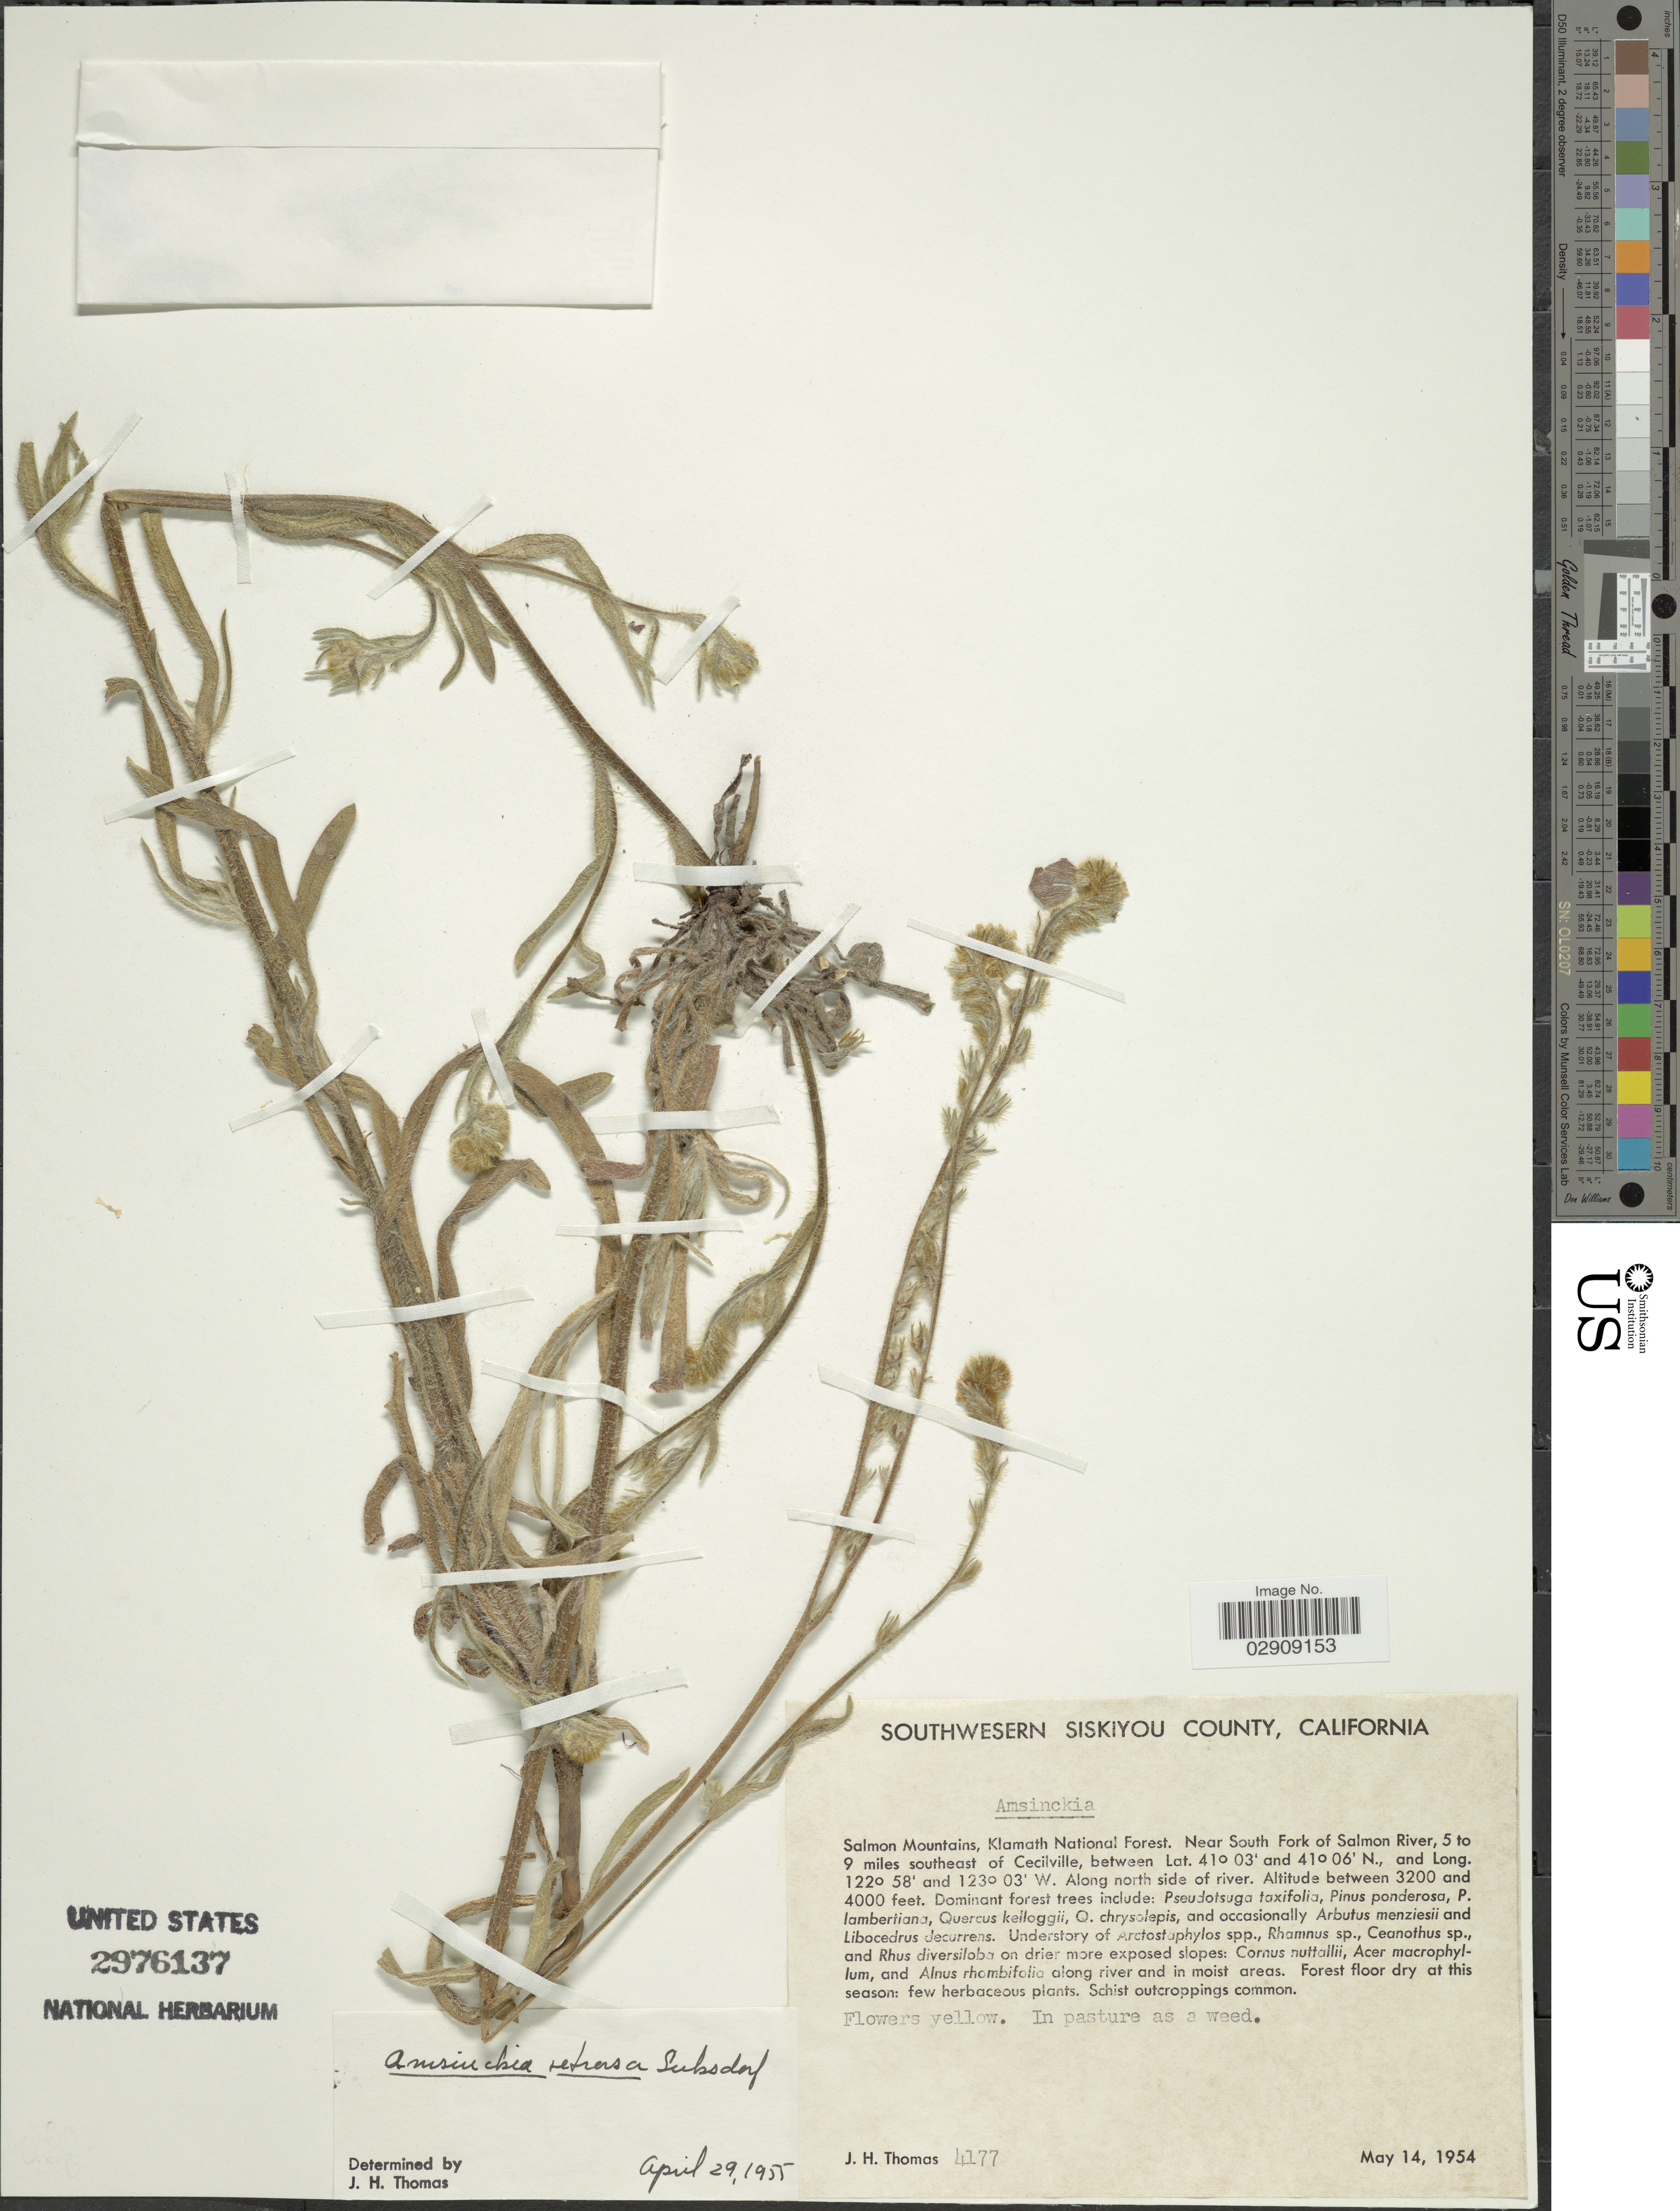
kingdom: Plantae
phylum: Tracheophyta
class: Magnoliopsida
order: Boraginales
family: Boraginaceae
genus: Amsinckia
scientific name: Amsinckia menziesii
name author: A. Nelson & J.F. Macbr.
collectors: J. H. Thomas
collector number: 4177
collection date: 1954-05-14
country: United States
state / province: California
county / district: Siskiyou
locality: Southwesern Siskiyou County. Salmon Mountains, Klamath National Forest. Near South Fork of Salmon River, 5 to 9 miles southeast of Cecilville. Along north side of river.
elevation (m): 975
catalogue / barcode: US 2976137